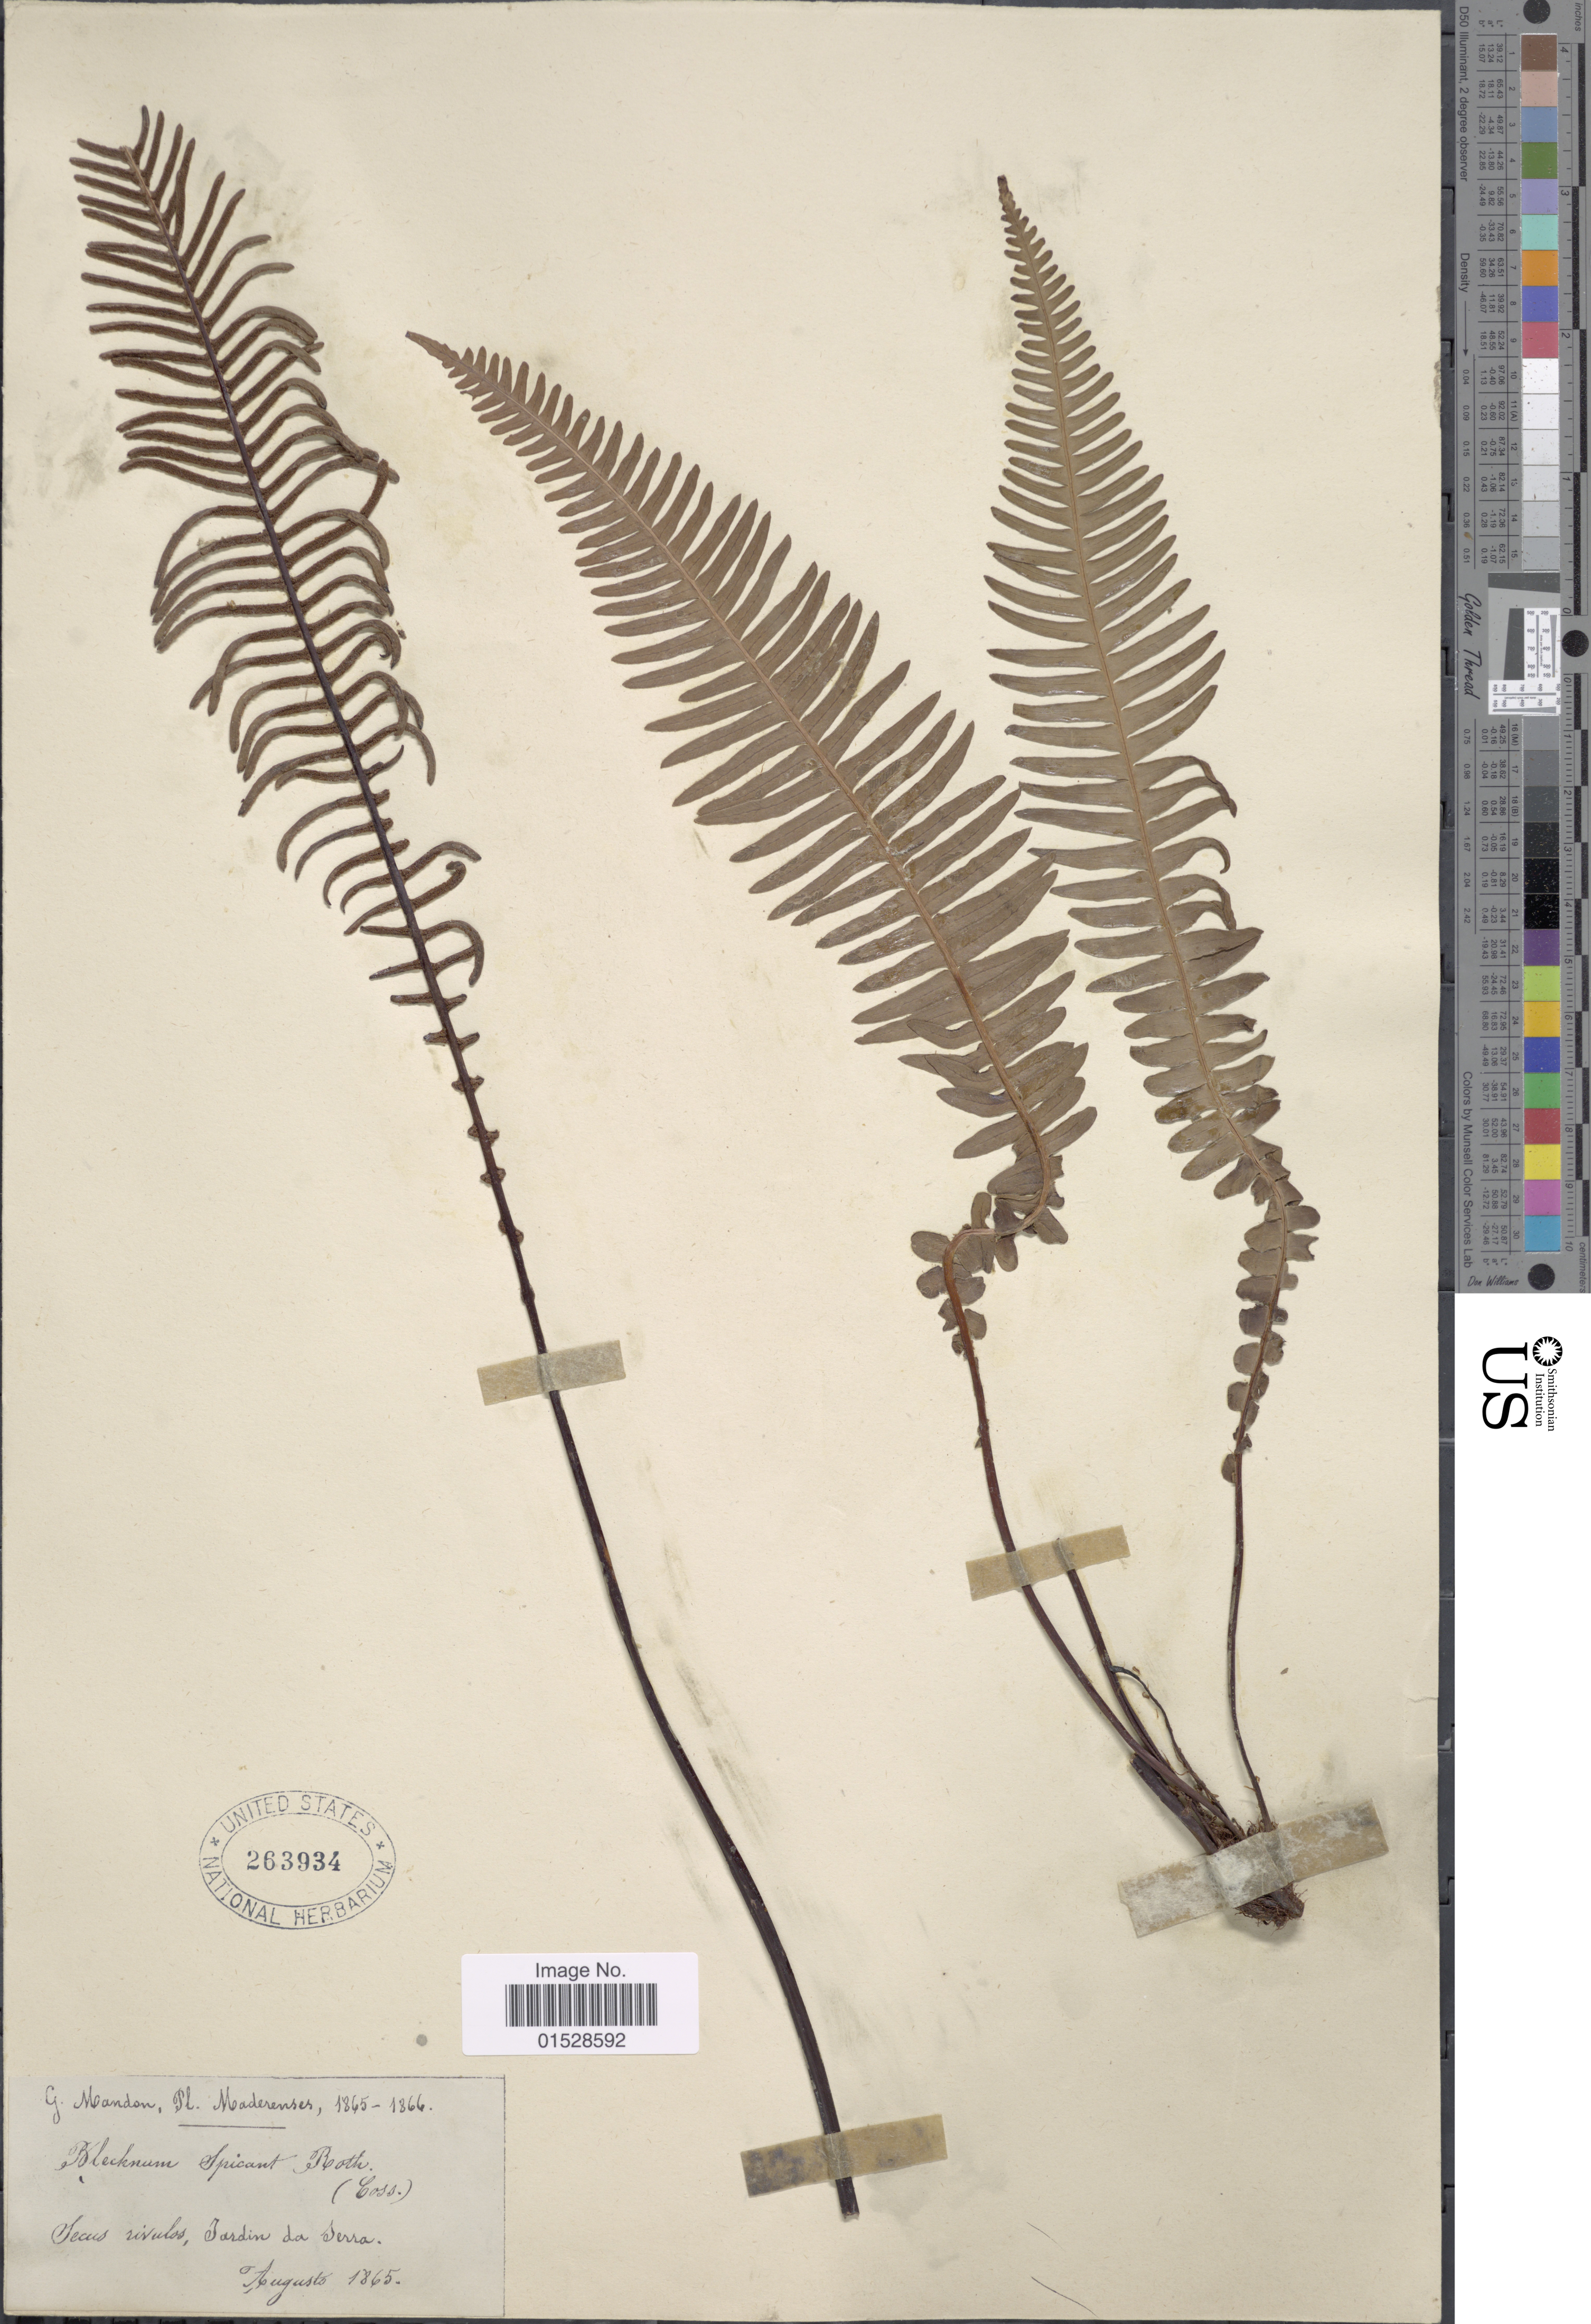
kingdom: Plantae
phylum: Tracheophyta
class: Polypodiopsida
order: Polypodiales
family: Blechnaceae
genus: Blechnum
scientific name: Blechnum spicant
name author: (L.) Sm.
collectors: G. Mandon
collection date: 1865-08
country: Portugal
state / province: Madeira (Aut. Reg.)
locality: Maderenses, Tecus rivulos, Jardin da Serra [interpreted]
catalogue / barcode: US 263934